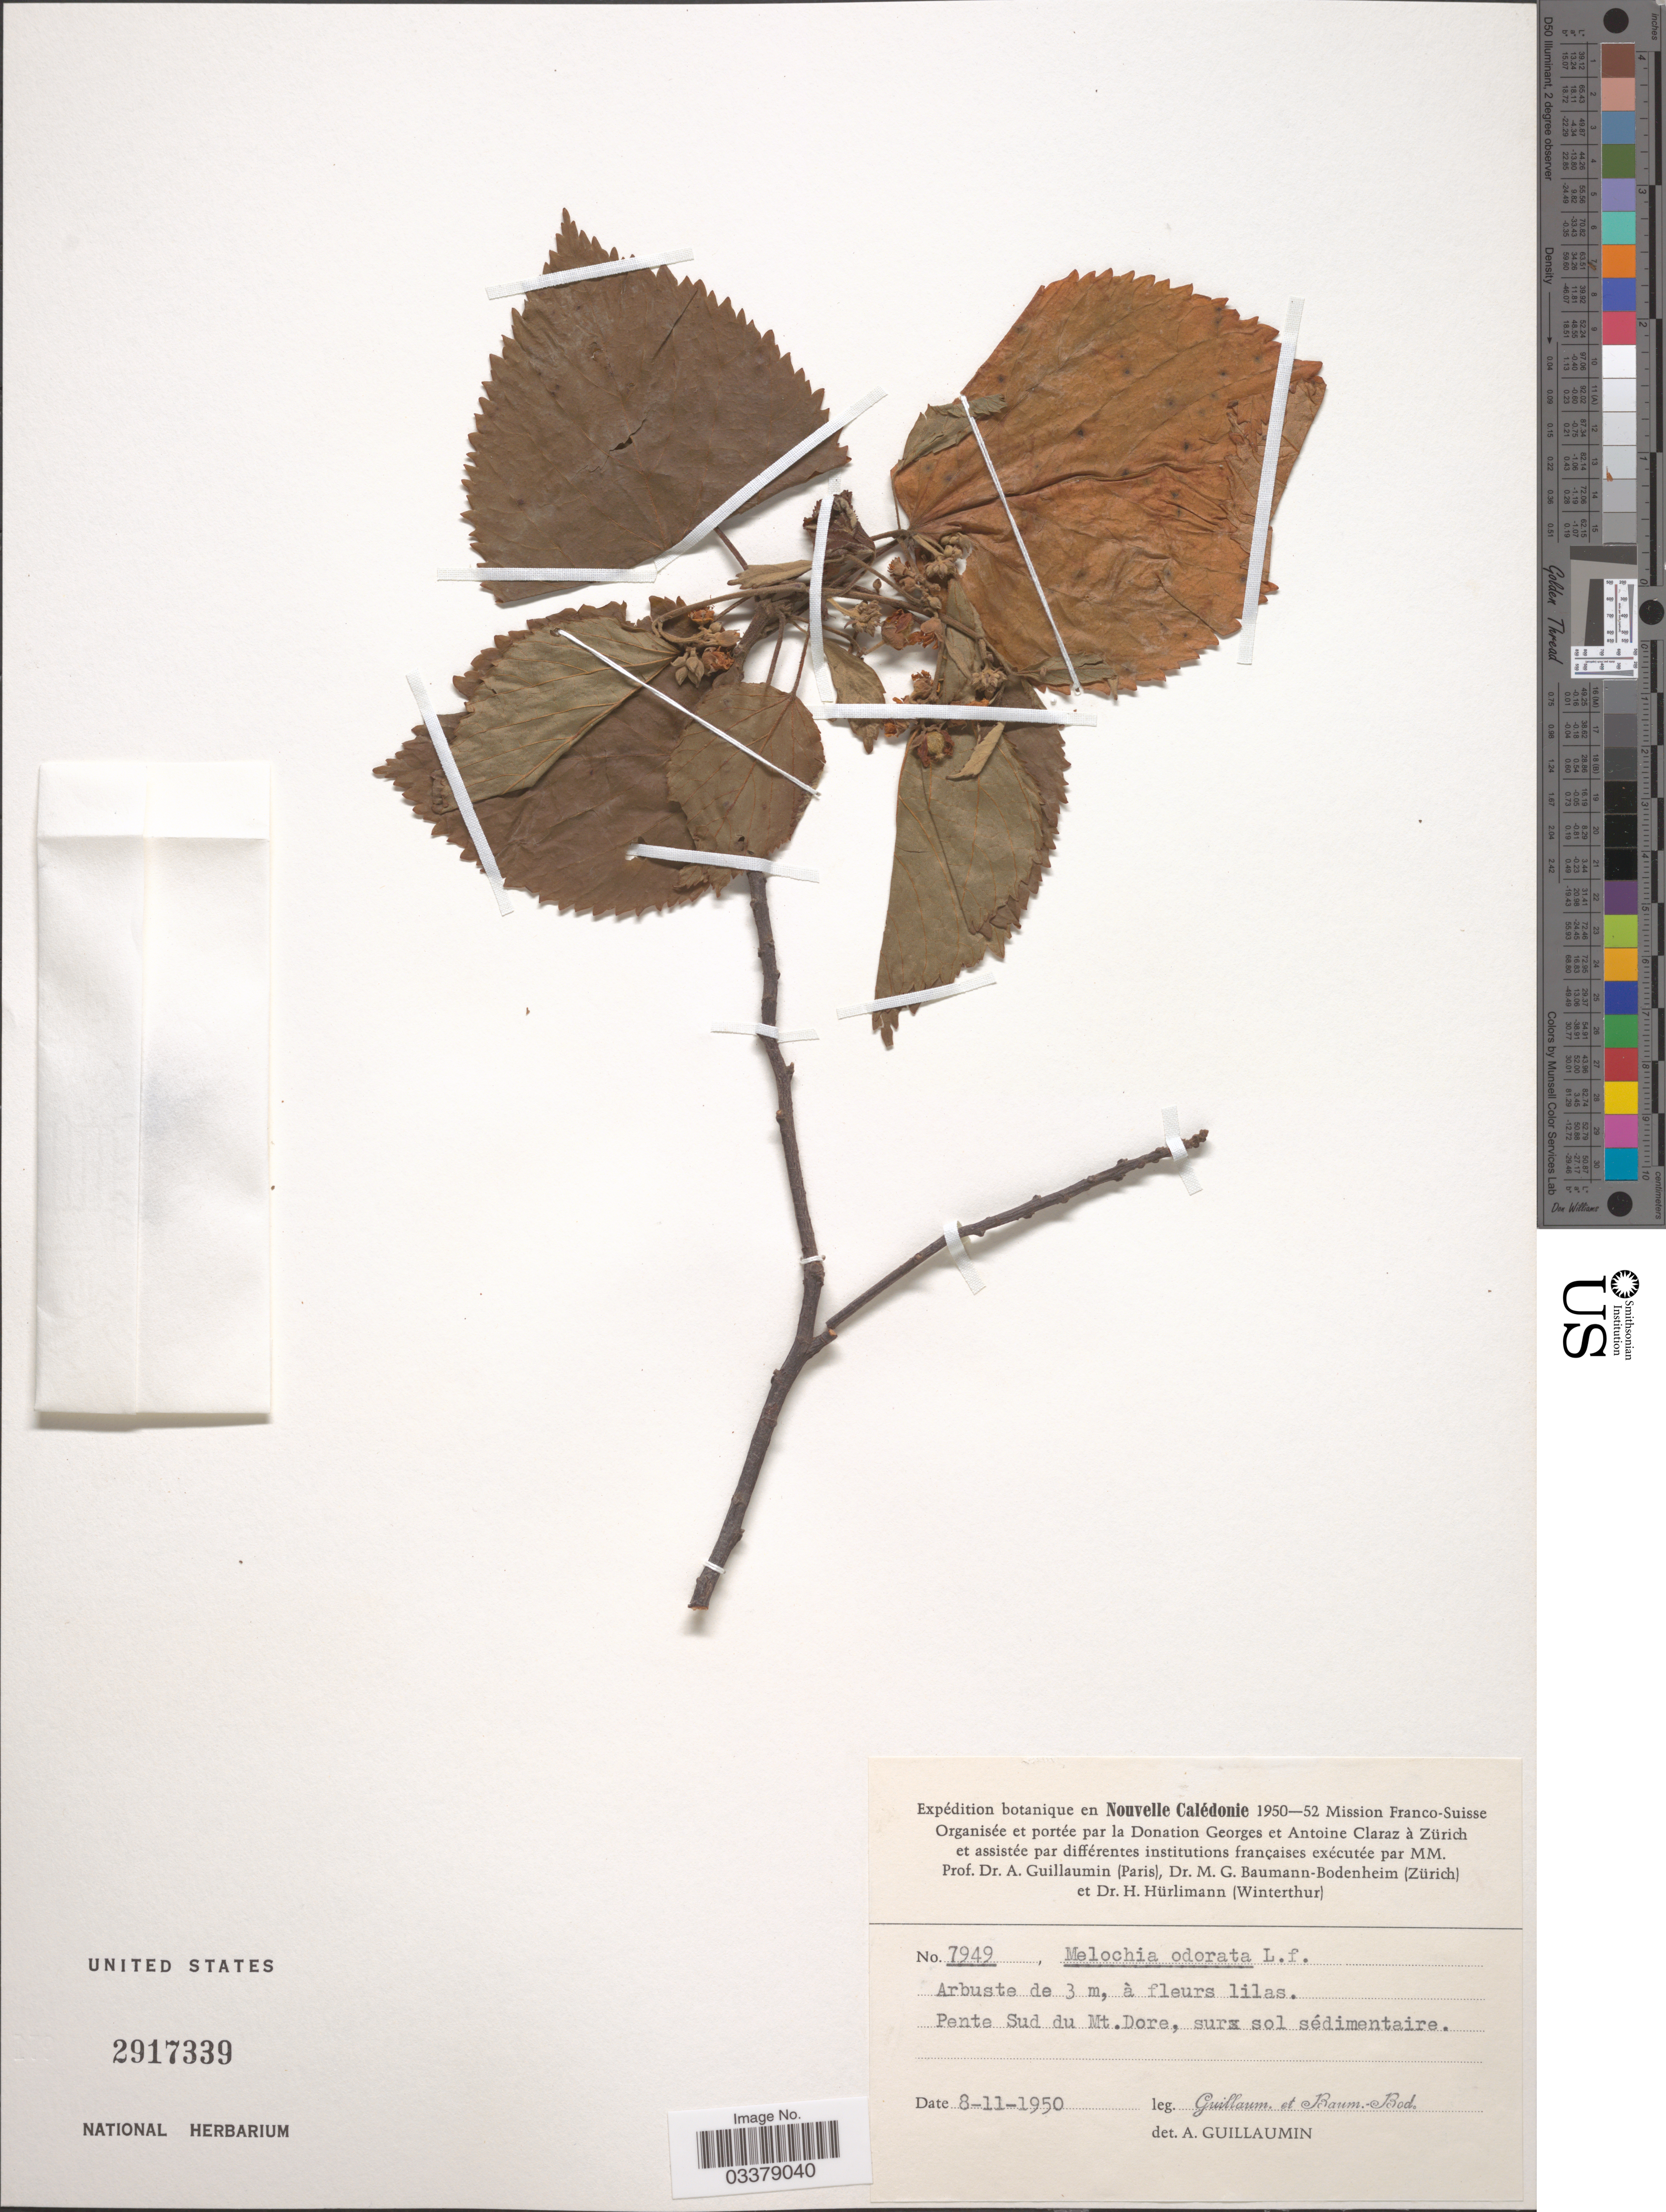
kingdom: Plantae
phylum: Tracheophyta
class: Magnoliopsida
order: Malvales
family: Malvaceae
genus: Melochia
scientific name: Melochia odorata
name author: L. f.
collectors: A. Guillaumin & M. G. Baumann-Bodenheim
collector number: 7949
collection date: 1950-11-08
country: New Caledonia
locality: Nouvelle Calédonie. Pente Sud du Mt. Dore, sur sol sédimentaire.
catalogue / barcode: US 2917339